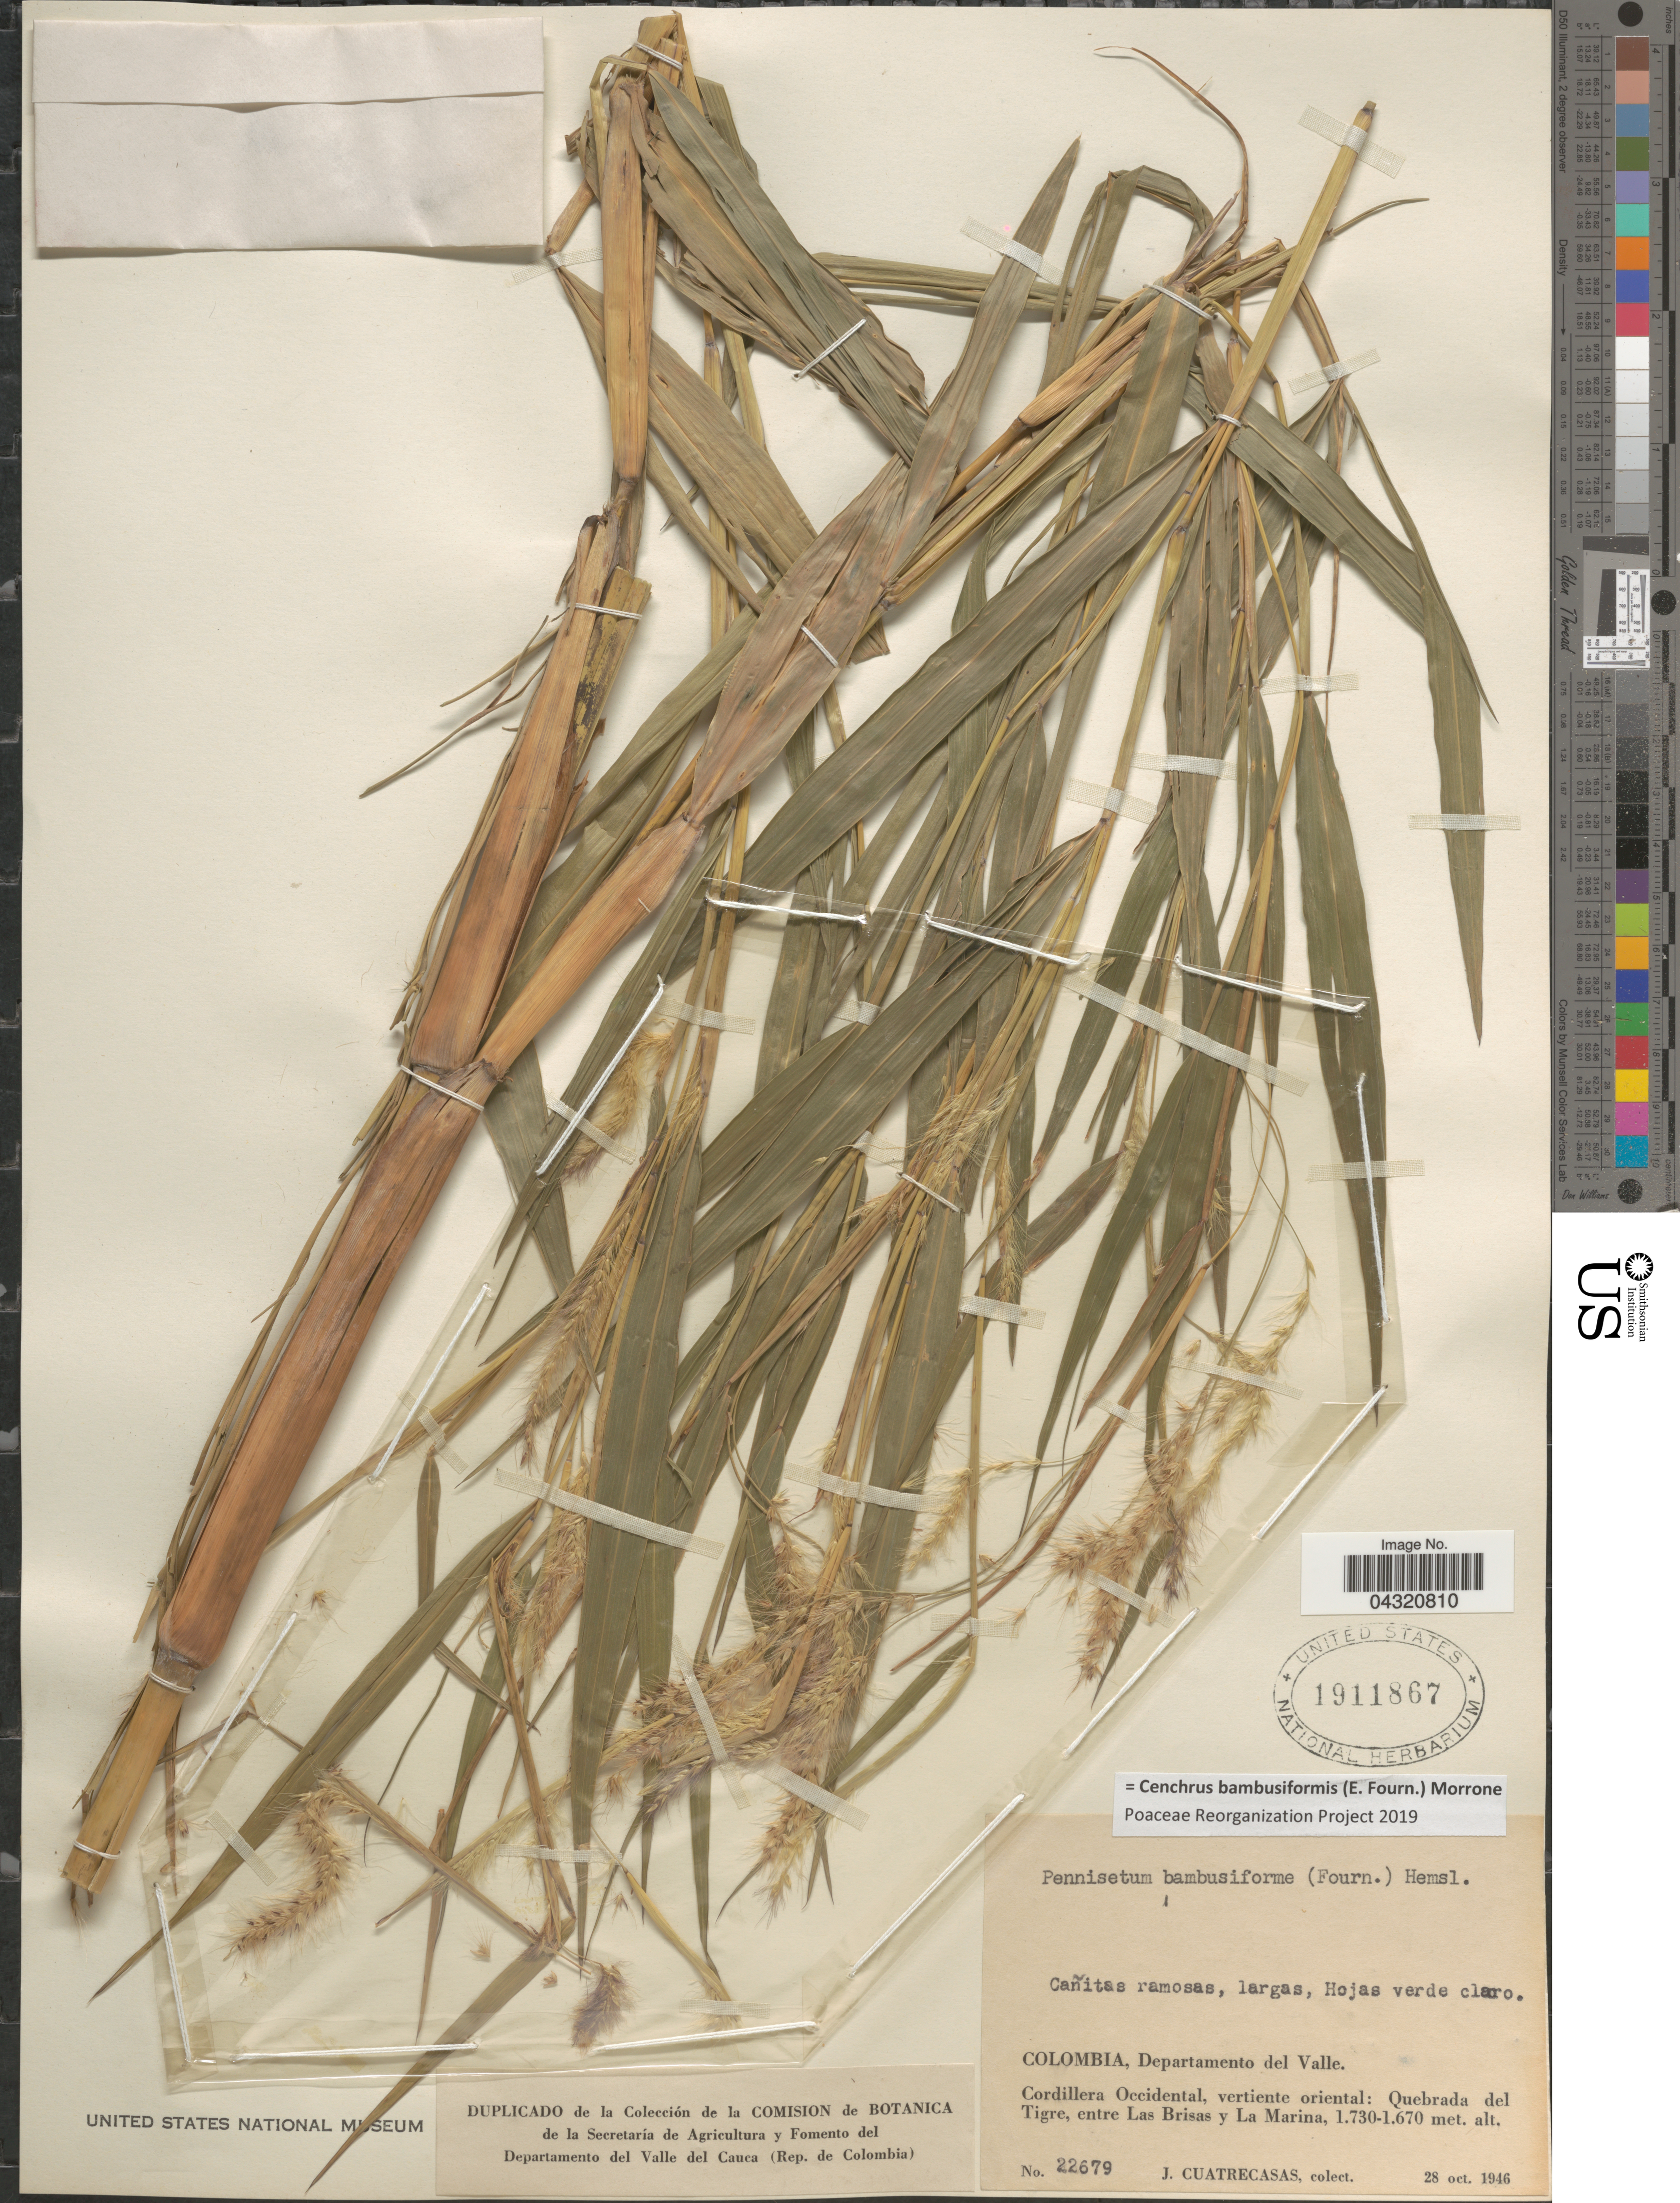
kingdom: Plantae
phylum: Tracheophyta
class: Liliopsida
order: Poales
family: Poaceae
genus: Cenchrus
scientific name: Cenchrus bambusiformis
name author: (E. Fourn.) Morrone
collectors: J. Cuatrecasas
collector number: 22679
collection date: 1946-10-28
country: Colombia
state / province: Valle del Cauca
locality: Departamento del Valle. Cordillera Occidental, vertiente oriental: Quebrada del Tigre, entre Las Brisas y La Marina.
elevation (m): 1670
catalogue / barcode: US 1911867